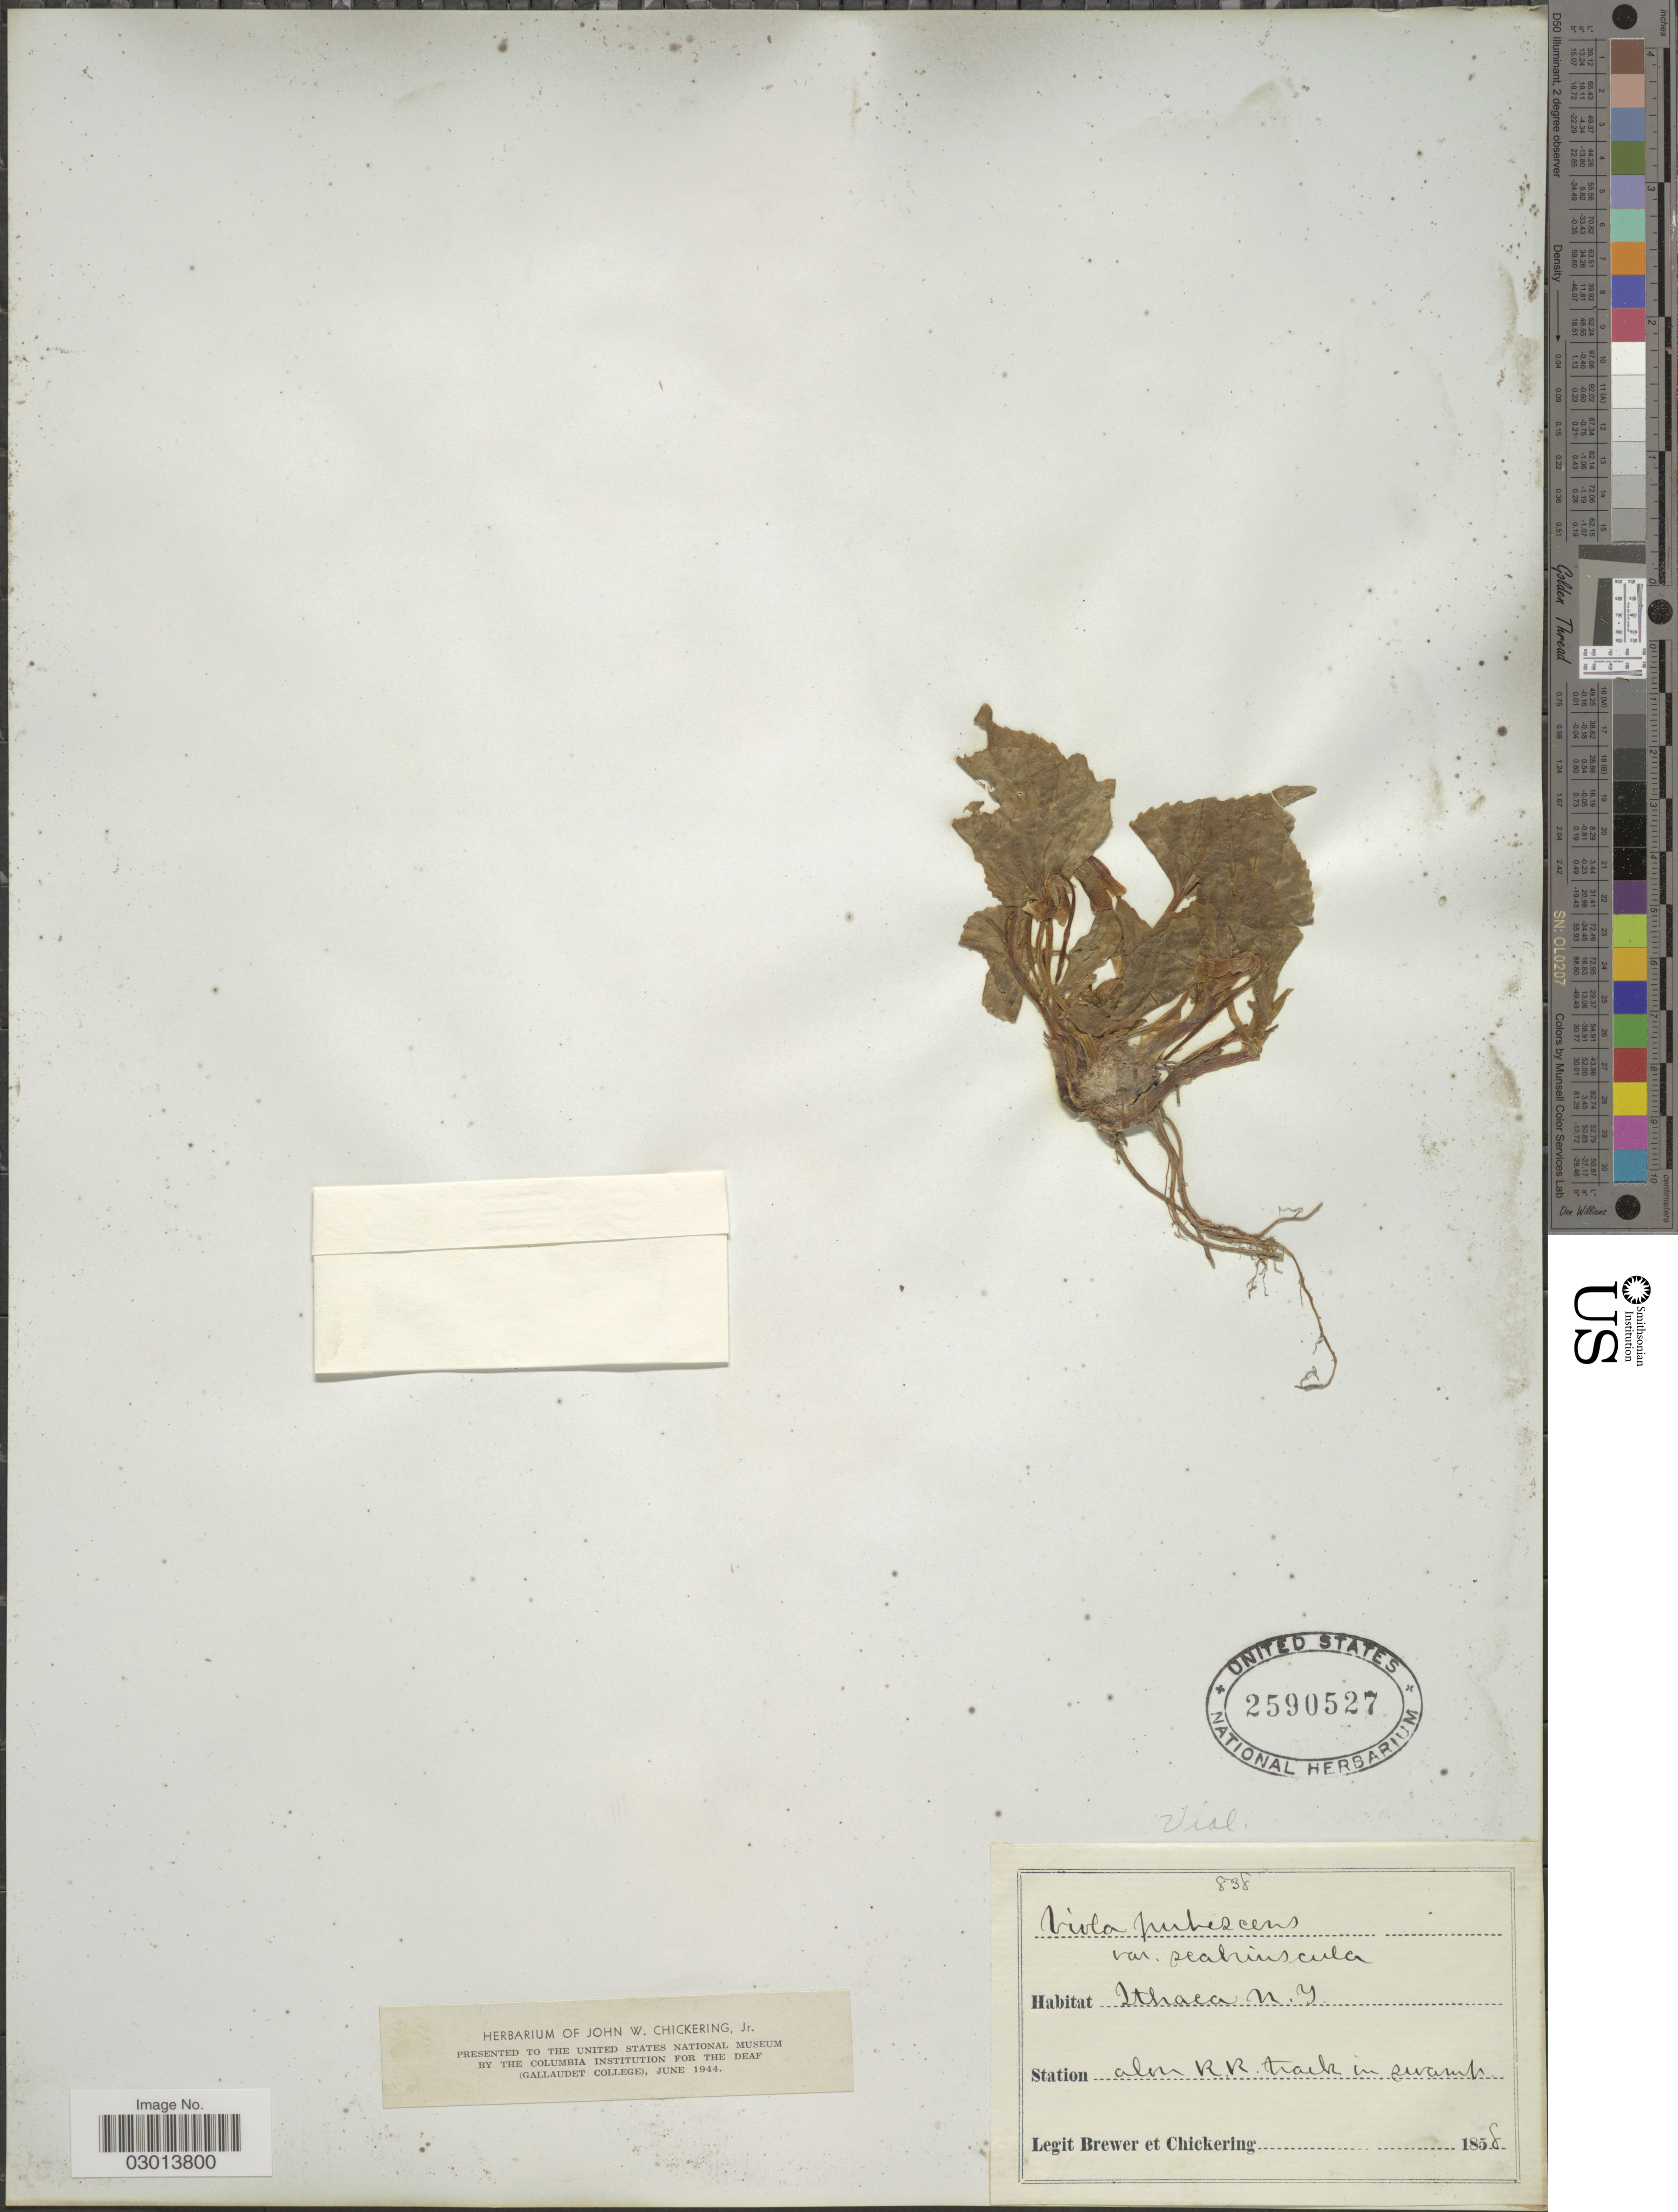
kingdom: Plantae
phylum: Tracheophyta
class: Magnoliopsida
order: Malpighiales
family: Violaceae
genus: Viola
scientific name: Viola pubescens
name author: Aiton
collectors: -. Brewer & -. Chickering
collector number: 838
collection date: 1858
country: United States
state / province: New York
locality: Ithaca. Station along R.R. track in swamp.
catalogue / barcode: US 2590527